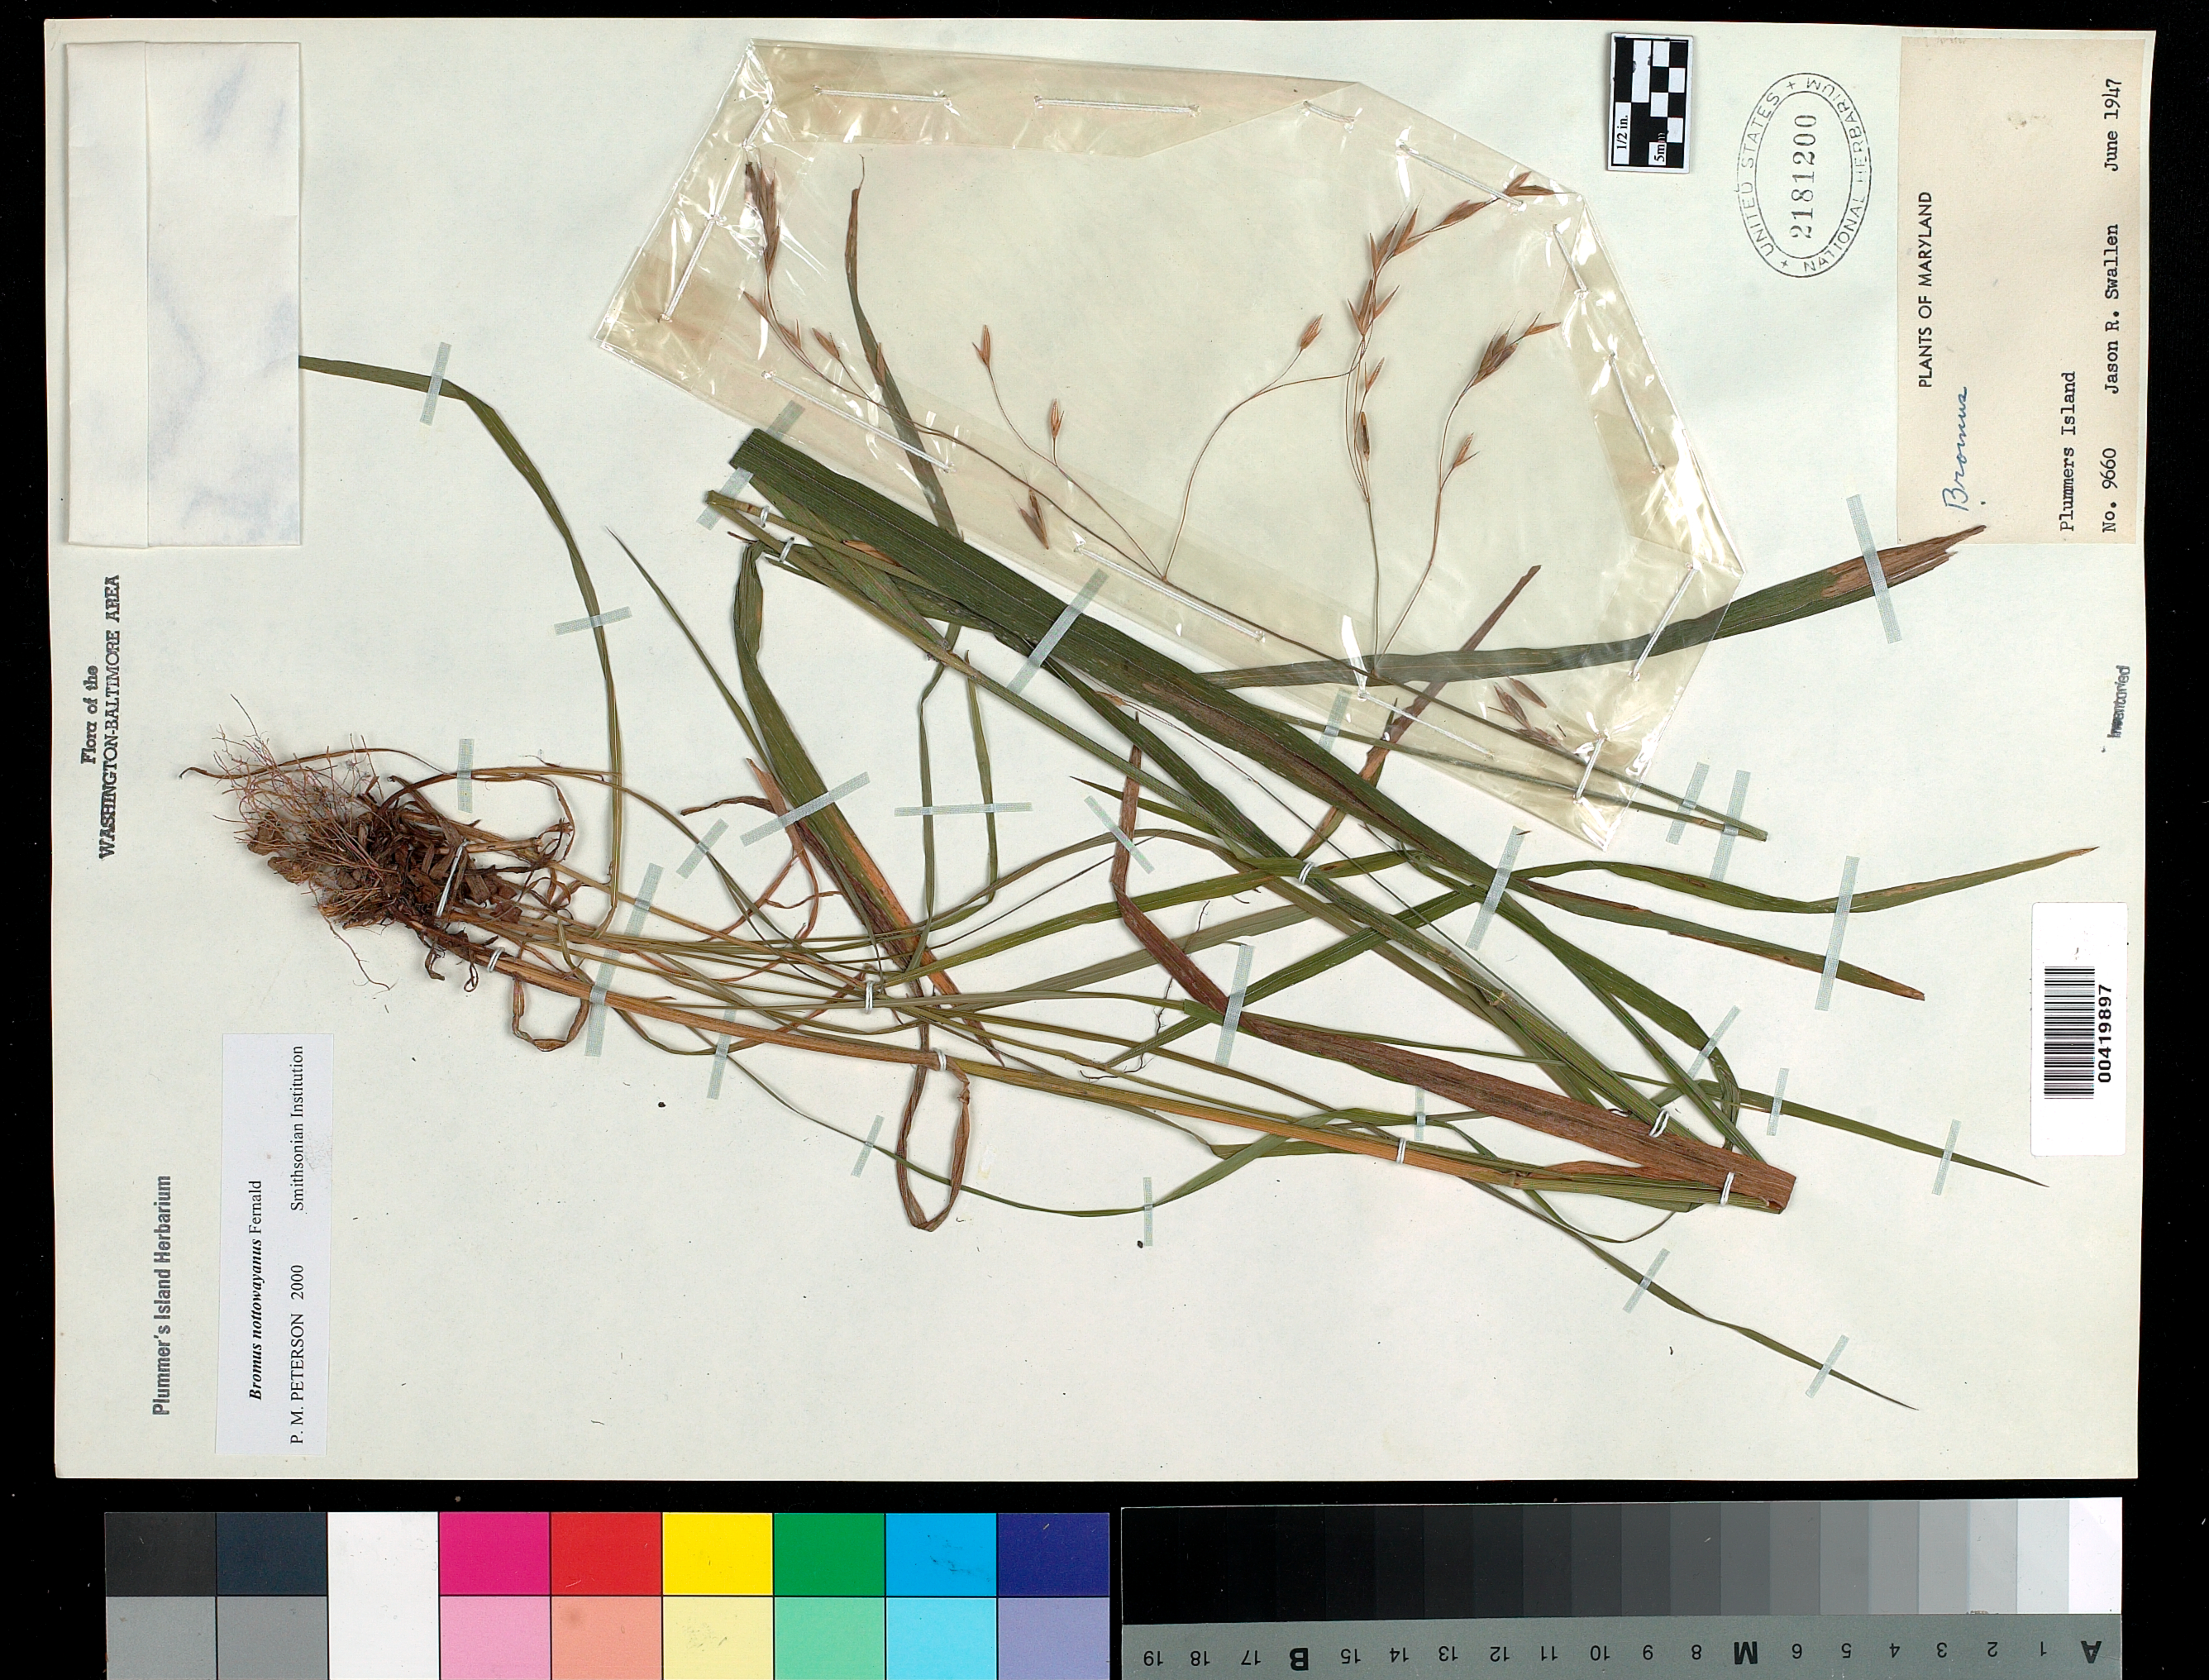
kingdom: Plantae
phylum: Tracheophyta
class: Liliopsida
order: Poales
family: Poaceae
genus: Bromus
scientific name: Bromus nottawayanus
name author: Fernald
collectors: J. R. Swallen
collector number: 9660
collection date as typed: Jun 1947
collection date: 1947-06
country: United States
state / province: Maryland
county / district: Montgomery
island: Plummers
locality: Plummer's Island Plummers Island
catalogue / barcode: US 2181200